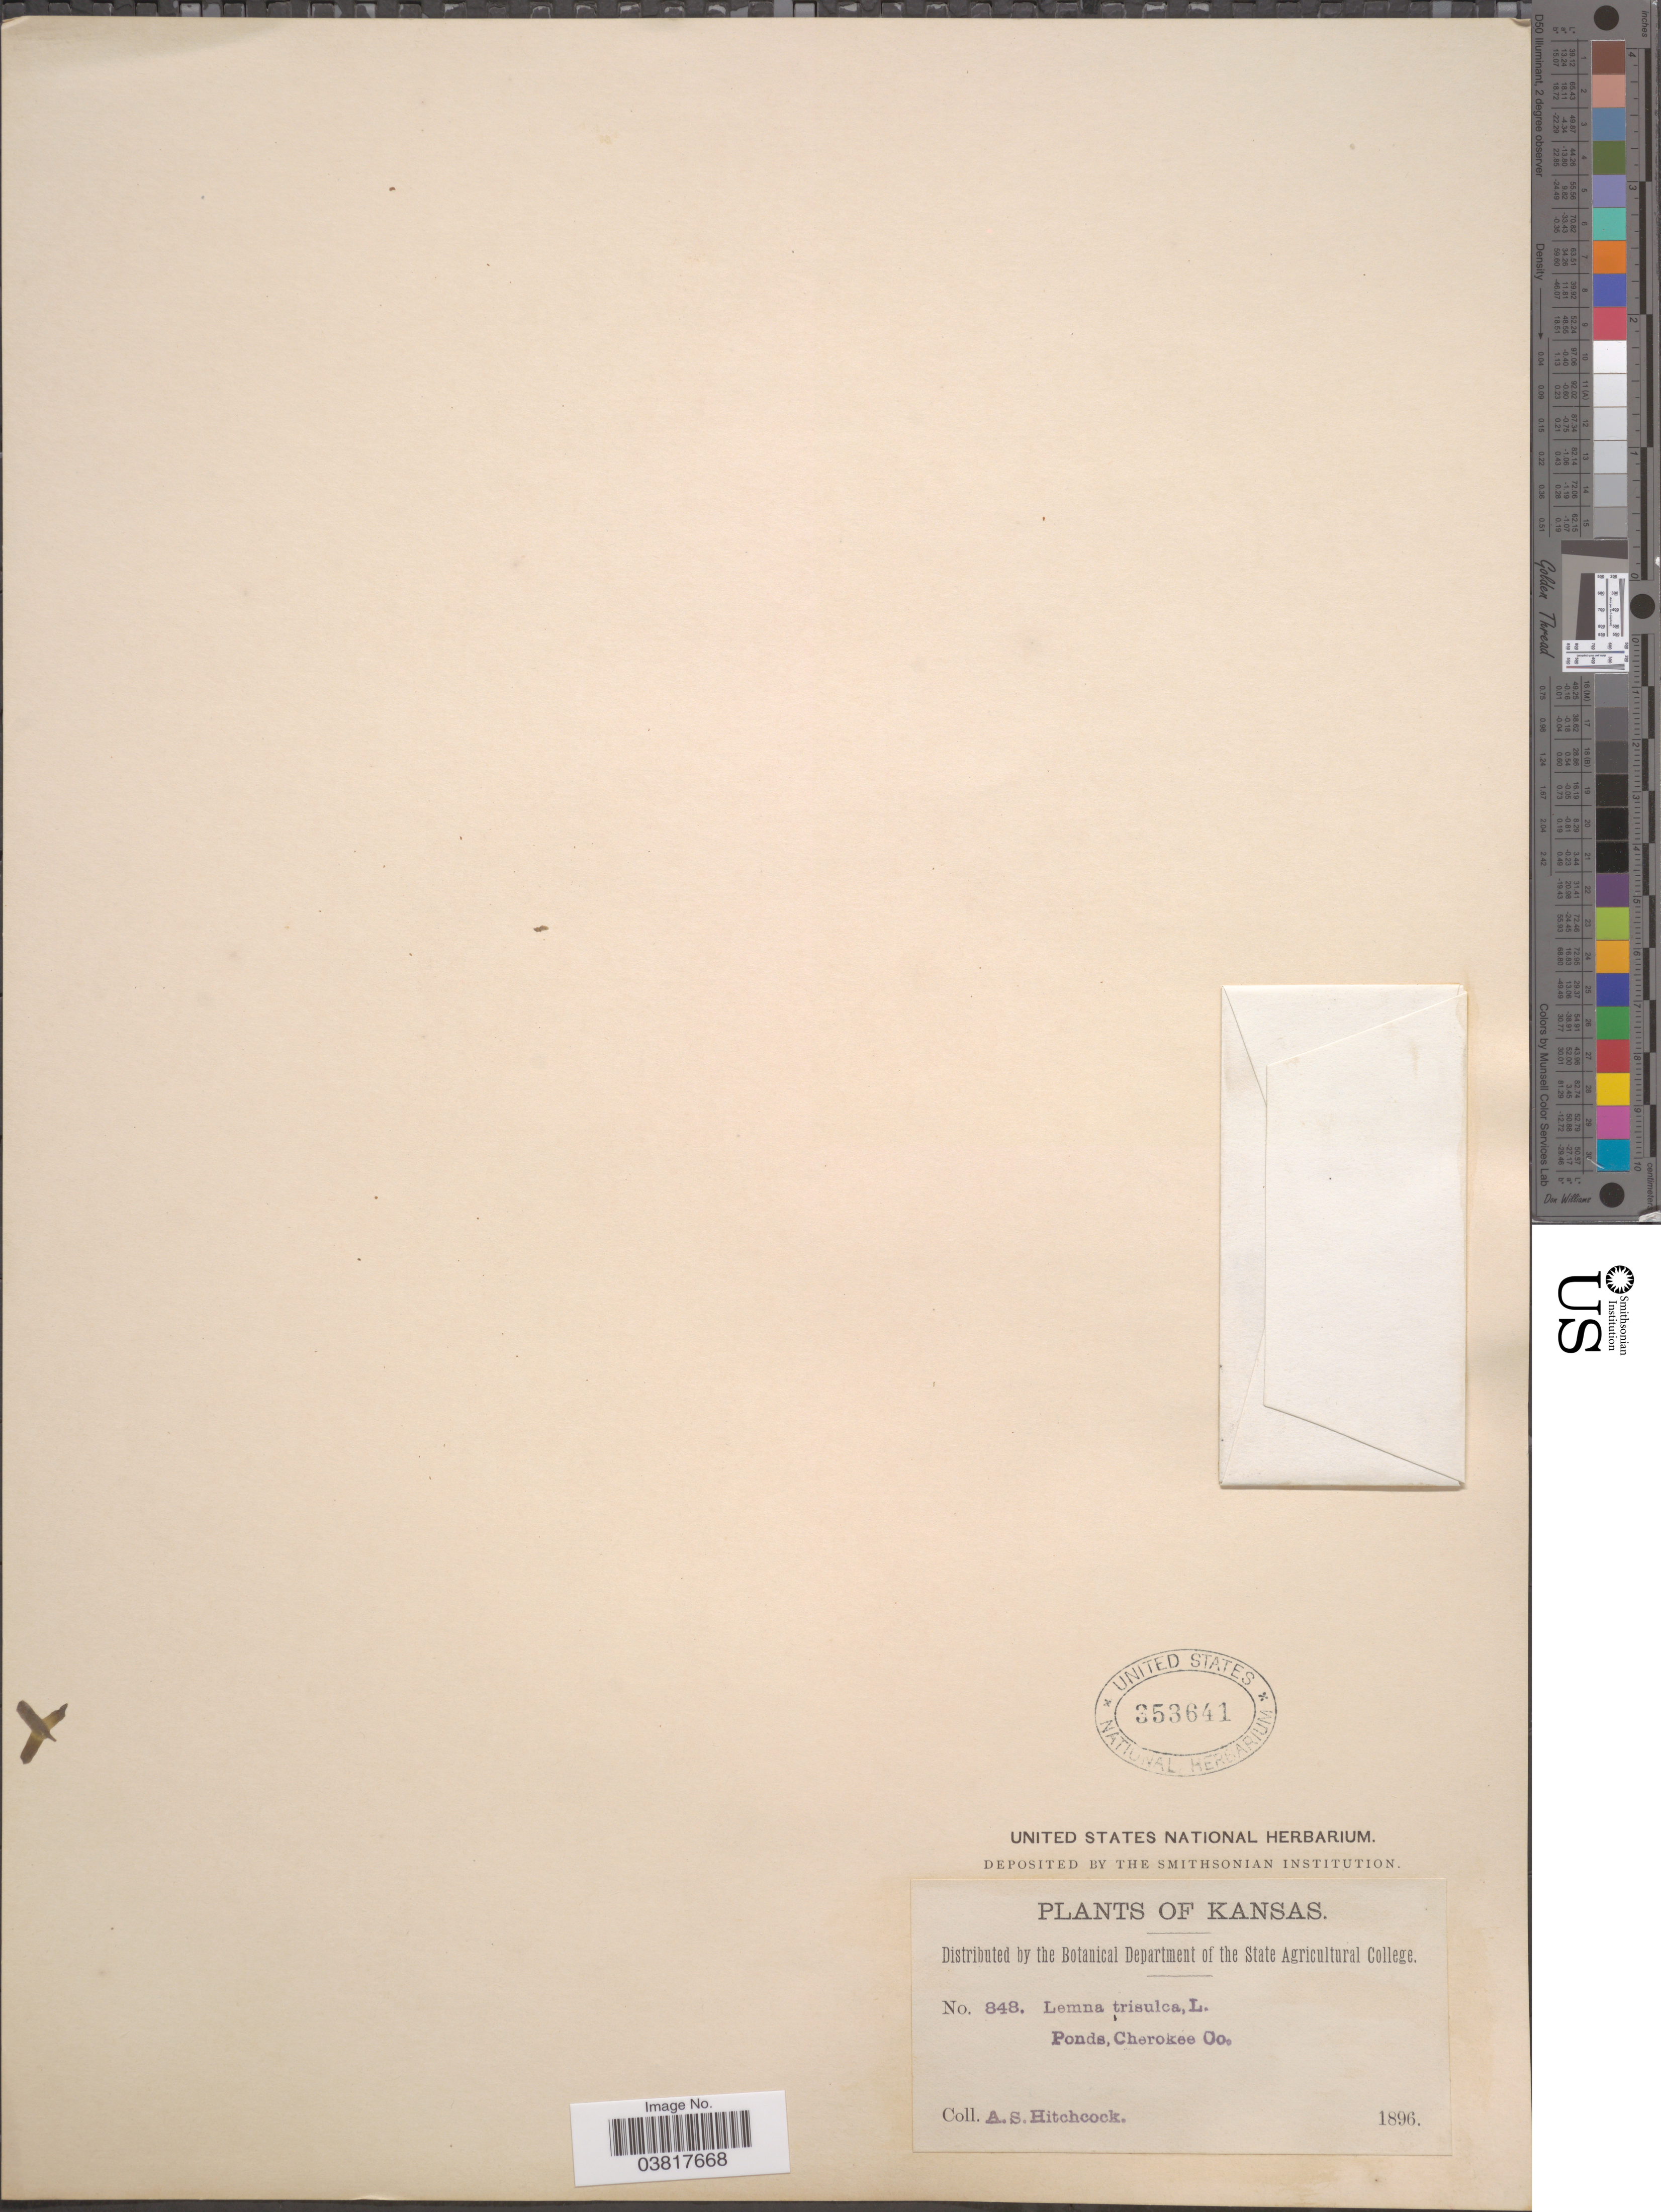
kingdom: Plantae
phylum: Tracheophyta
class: Liliopsida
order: Alismatales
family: Araceae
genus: Lemna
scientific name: Lemna trisulca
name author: L.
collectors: A. S. Hitchcock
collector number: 848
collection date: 1896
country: United States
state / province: Kansas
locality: Ponds, Cherokee Oo.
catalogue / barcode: US 353641